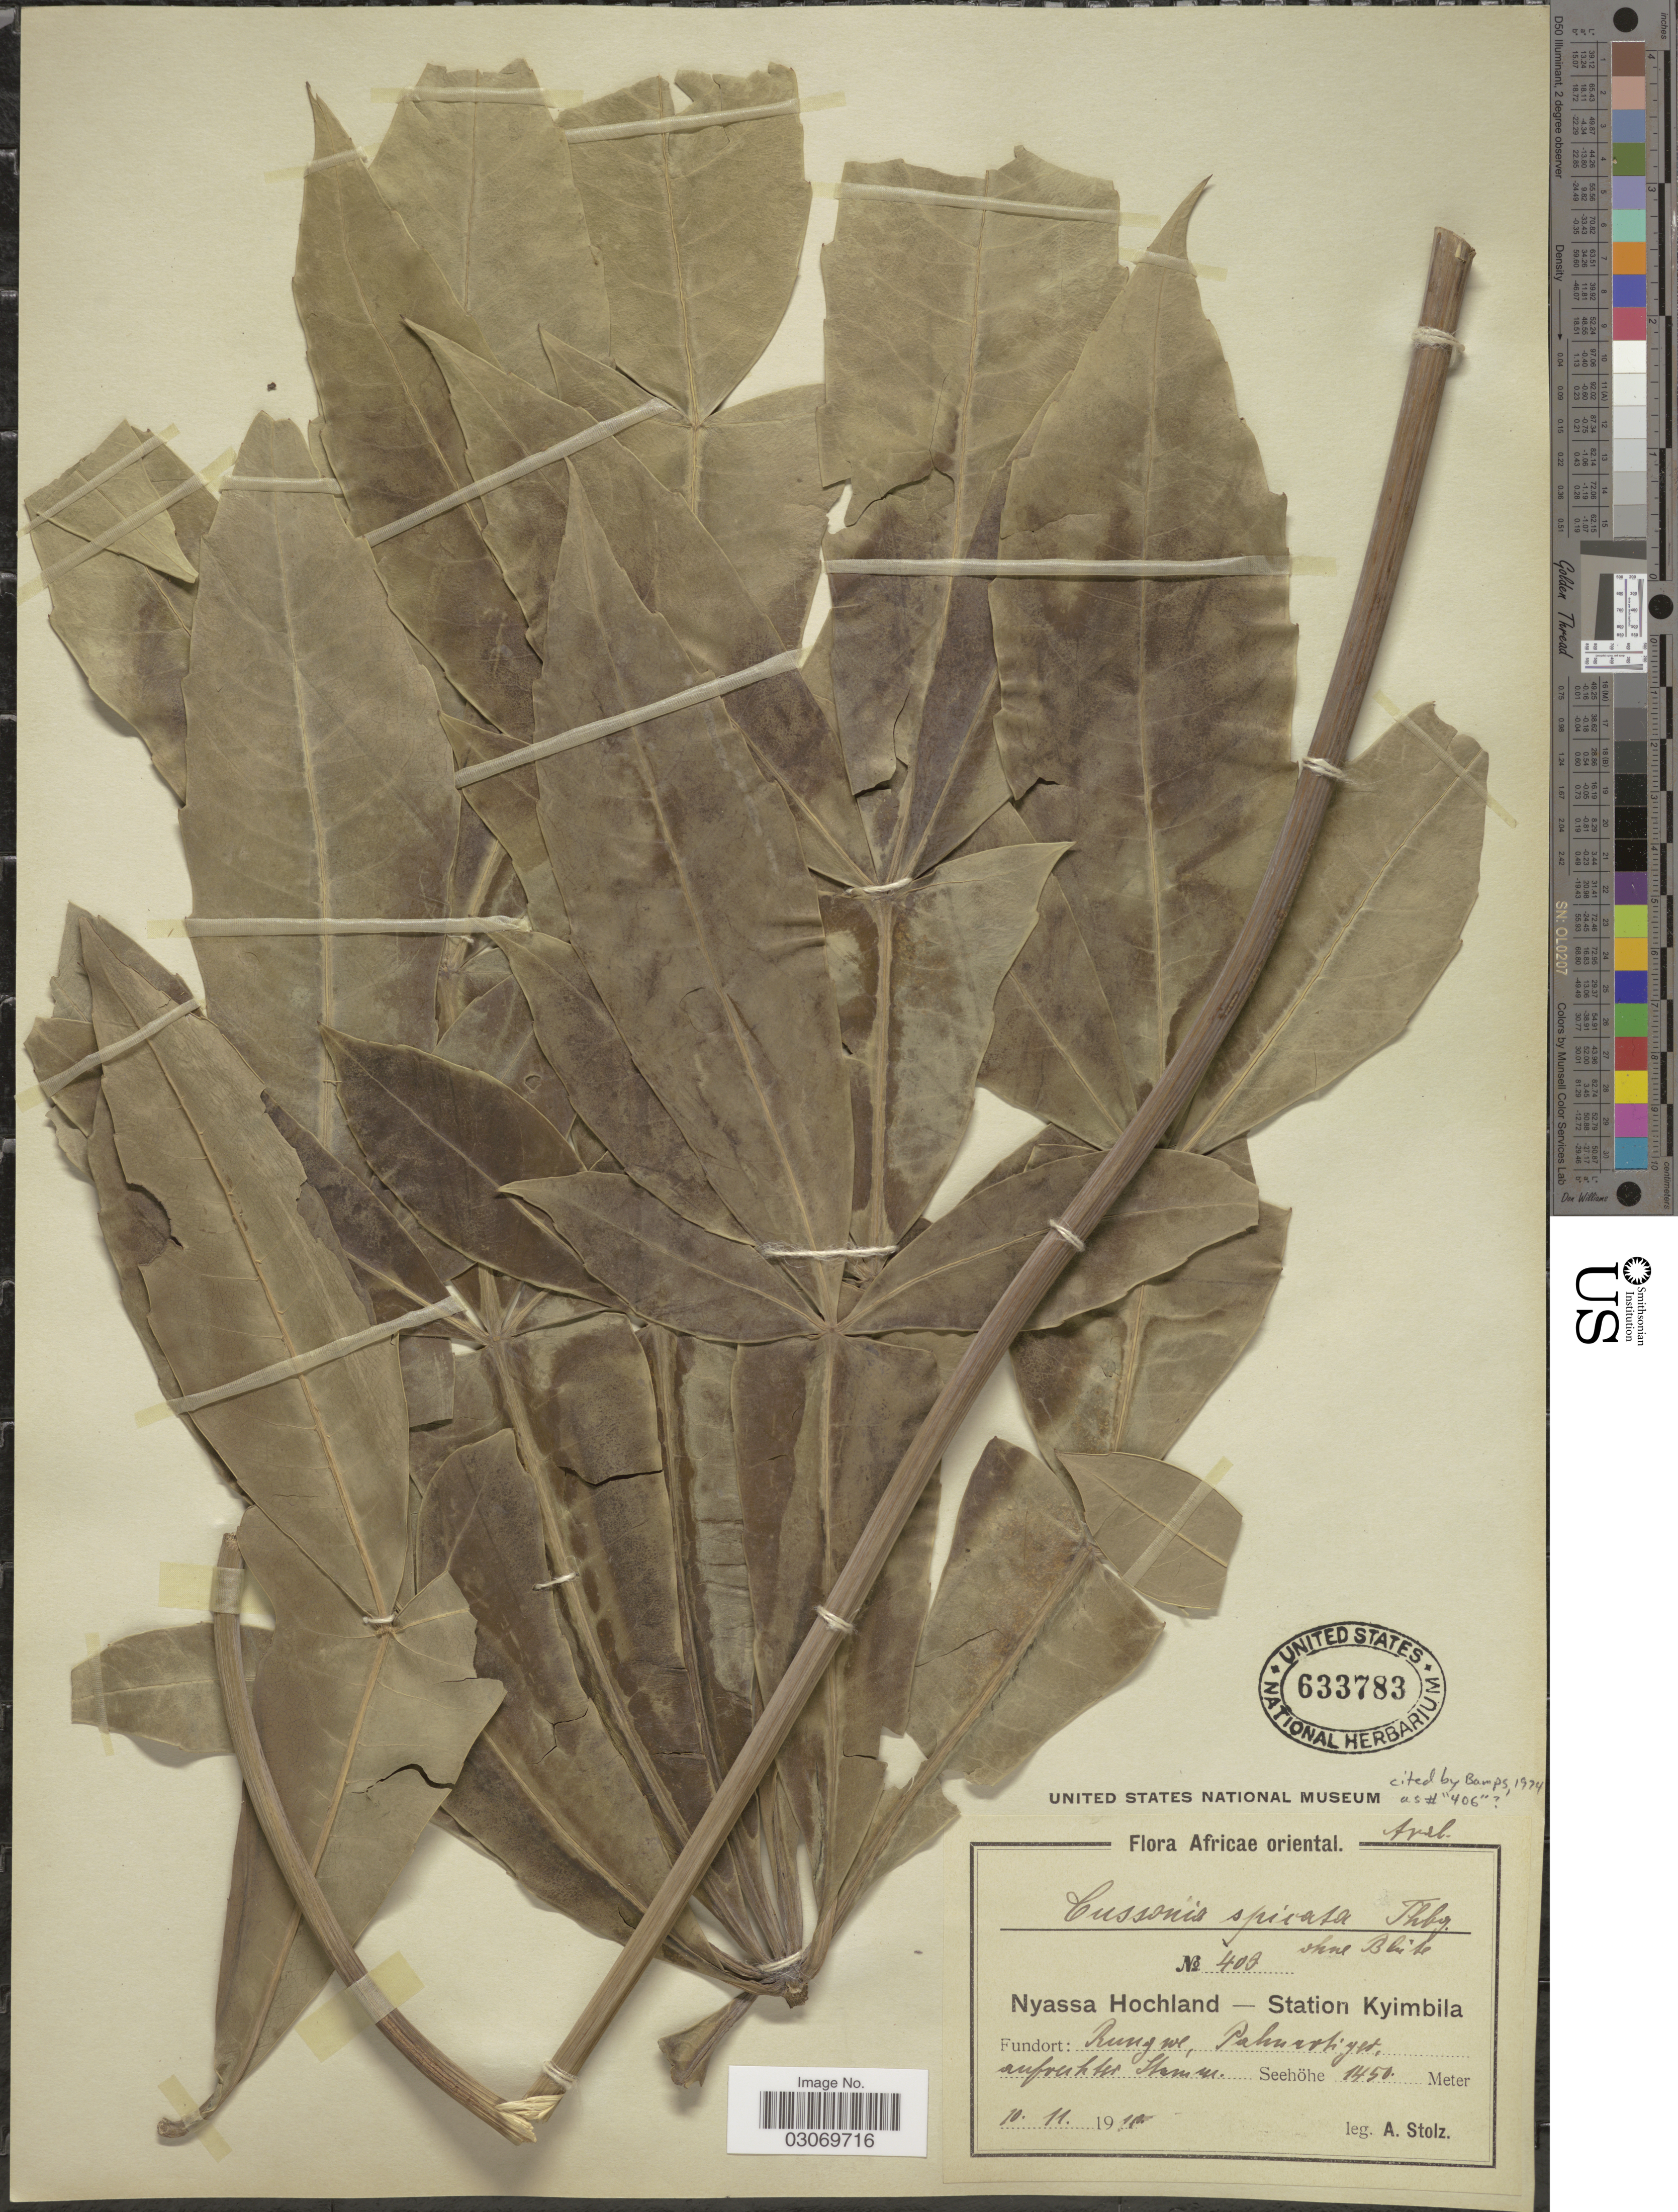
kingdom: Plantae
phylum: Tracheophyta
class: Magnoliopsida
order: Apiales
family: Araliaceae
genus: Cussonia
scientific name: Cussonia spicata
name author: Thunb.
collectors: A. Stolz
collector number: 400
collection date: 1910-11-10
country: Tanzania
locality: Africae oriental, Nyassa Hochland - Station Kyimbila. Fundort: Rungwe.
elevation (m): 1450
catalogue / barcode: US 633783